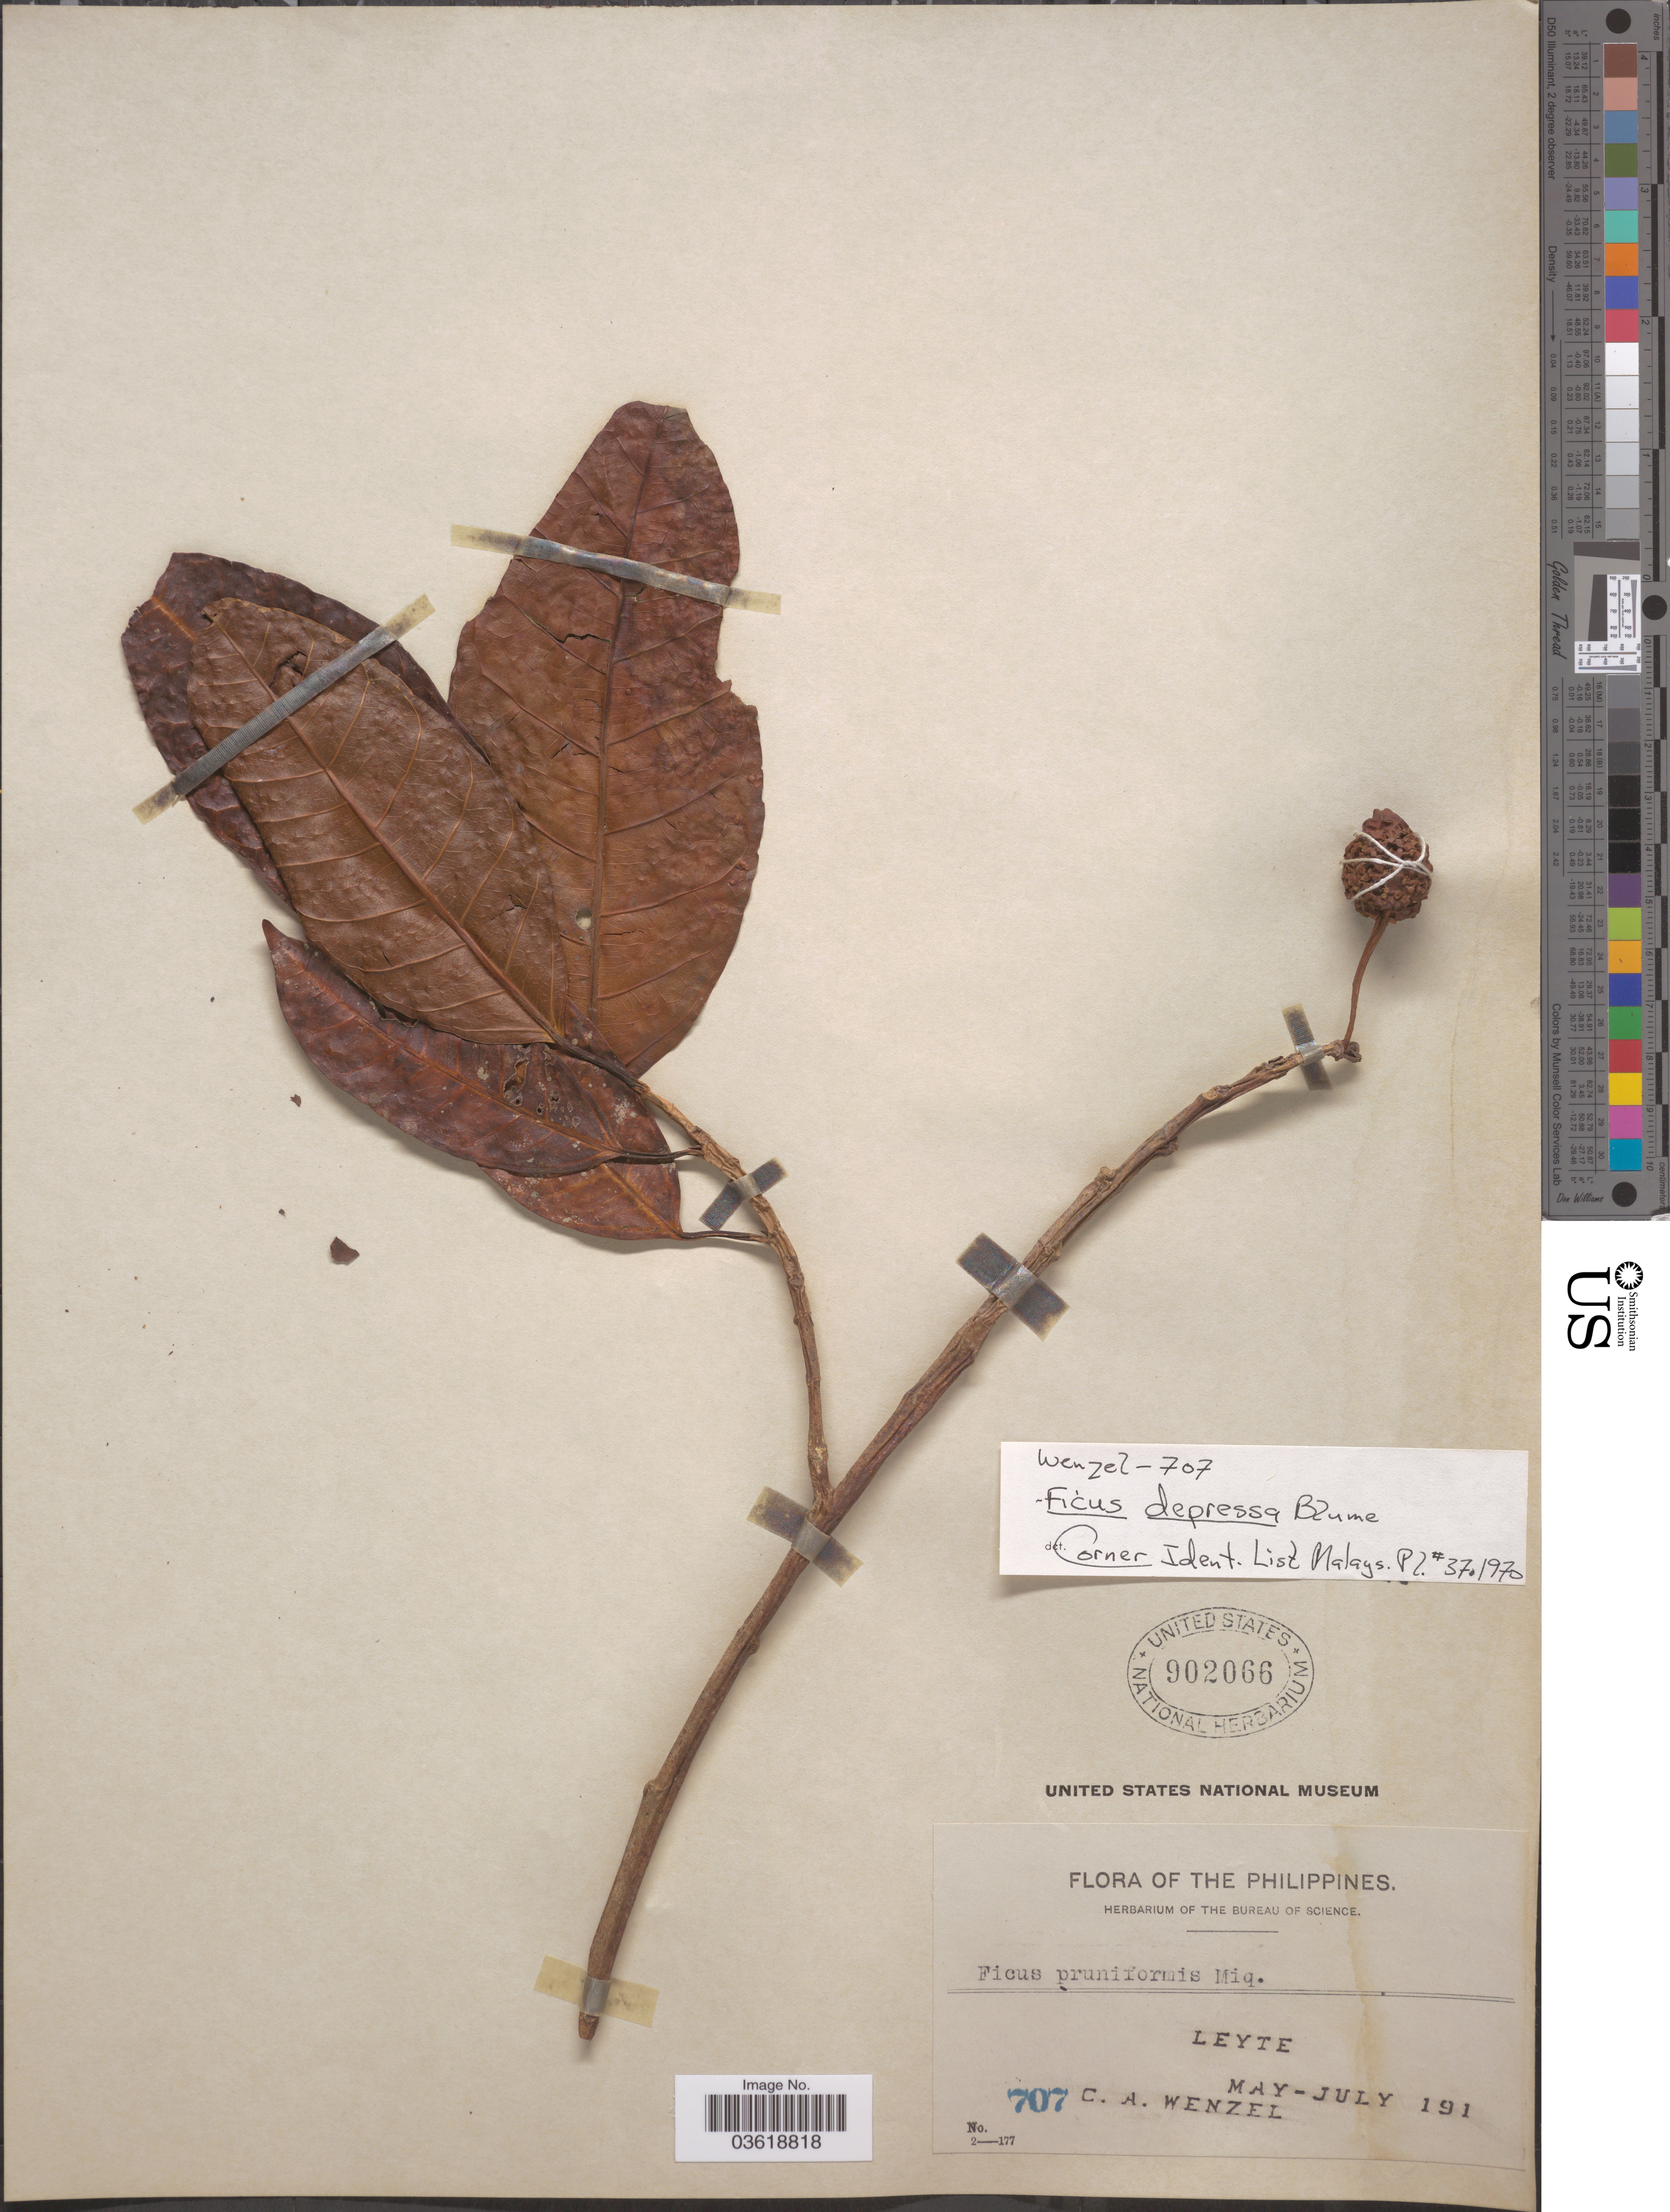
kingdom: Plantae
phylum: Tracheophyta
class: Magnoliopsida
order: Rosales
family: Moraceae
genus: Ficus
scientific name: Ficus depressa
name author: Blume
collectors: C. Wenzel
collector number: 707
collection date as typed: May-July 191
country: Philippines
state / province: Eastern Visayas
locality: Leyte.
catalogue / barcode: US 902066